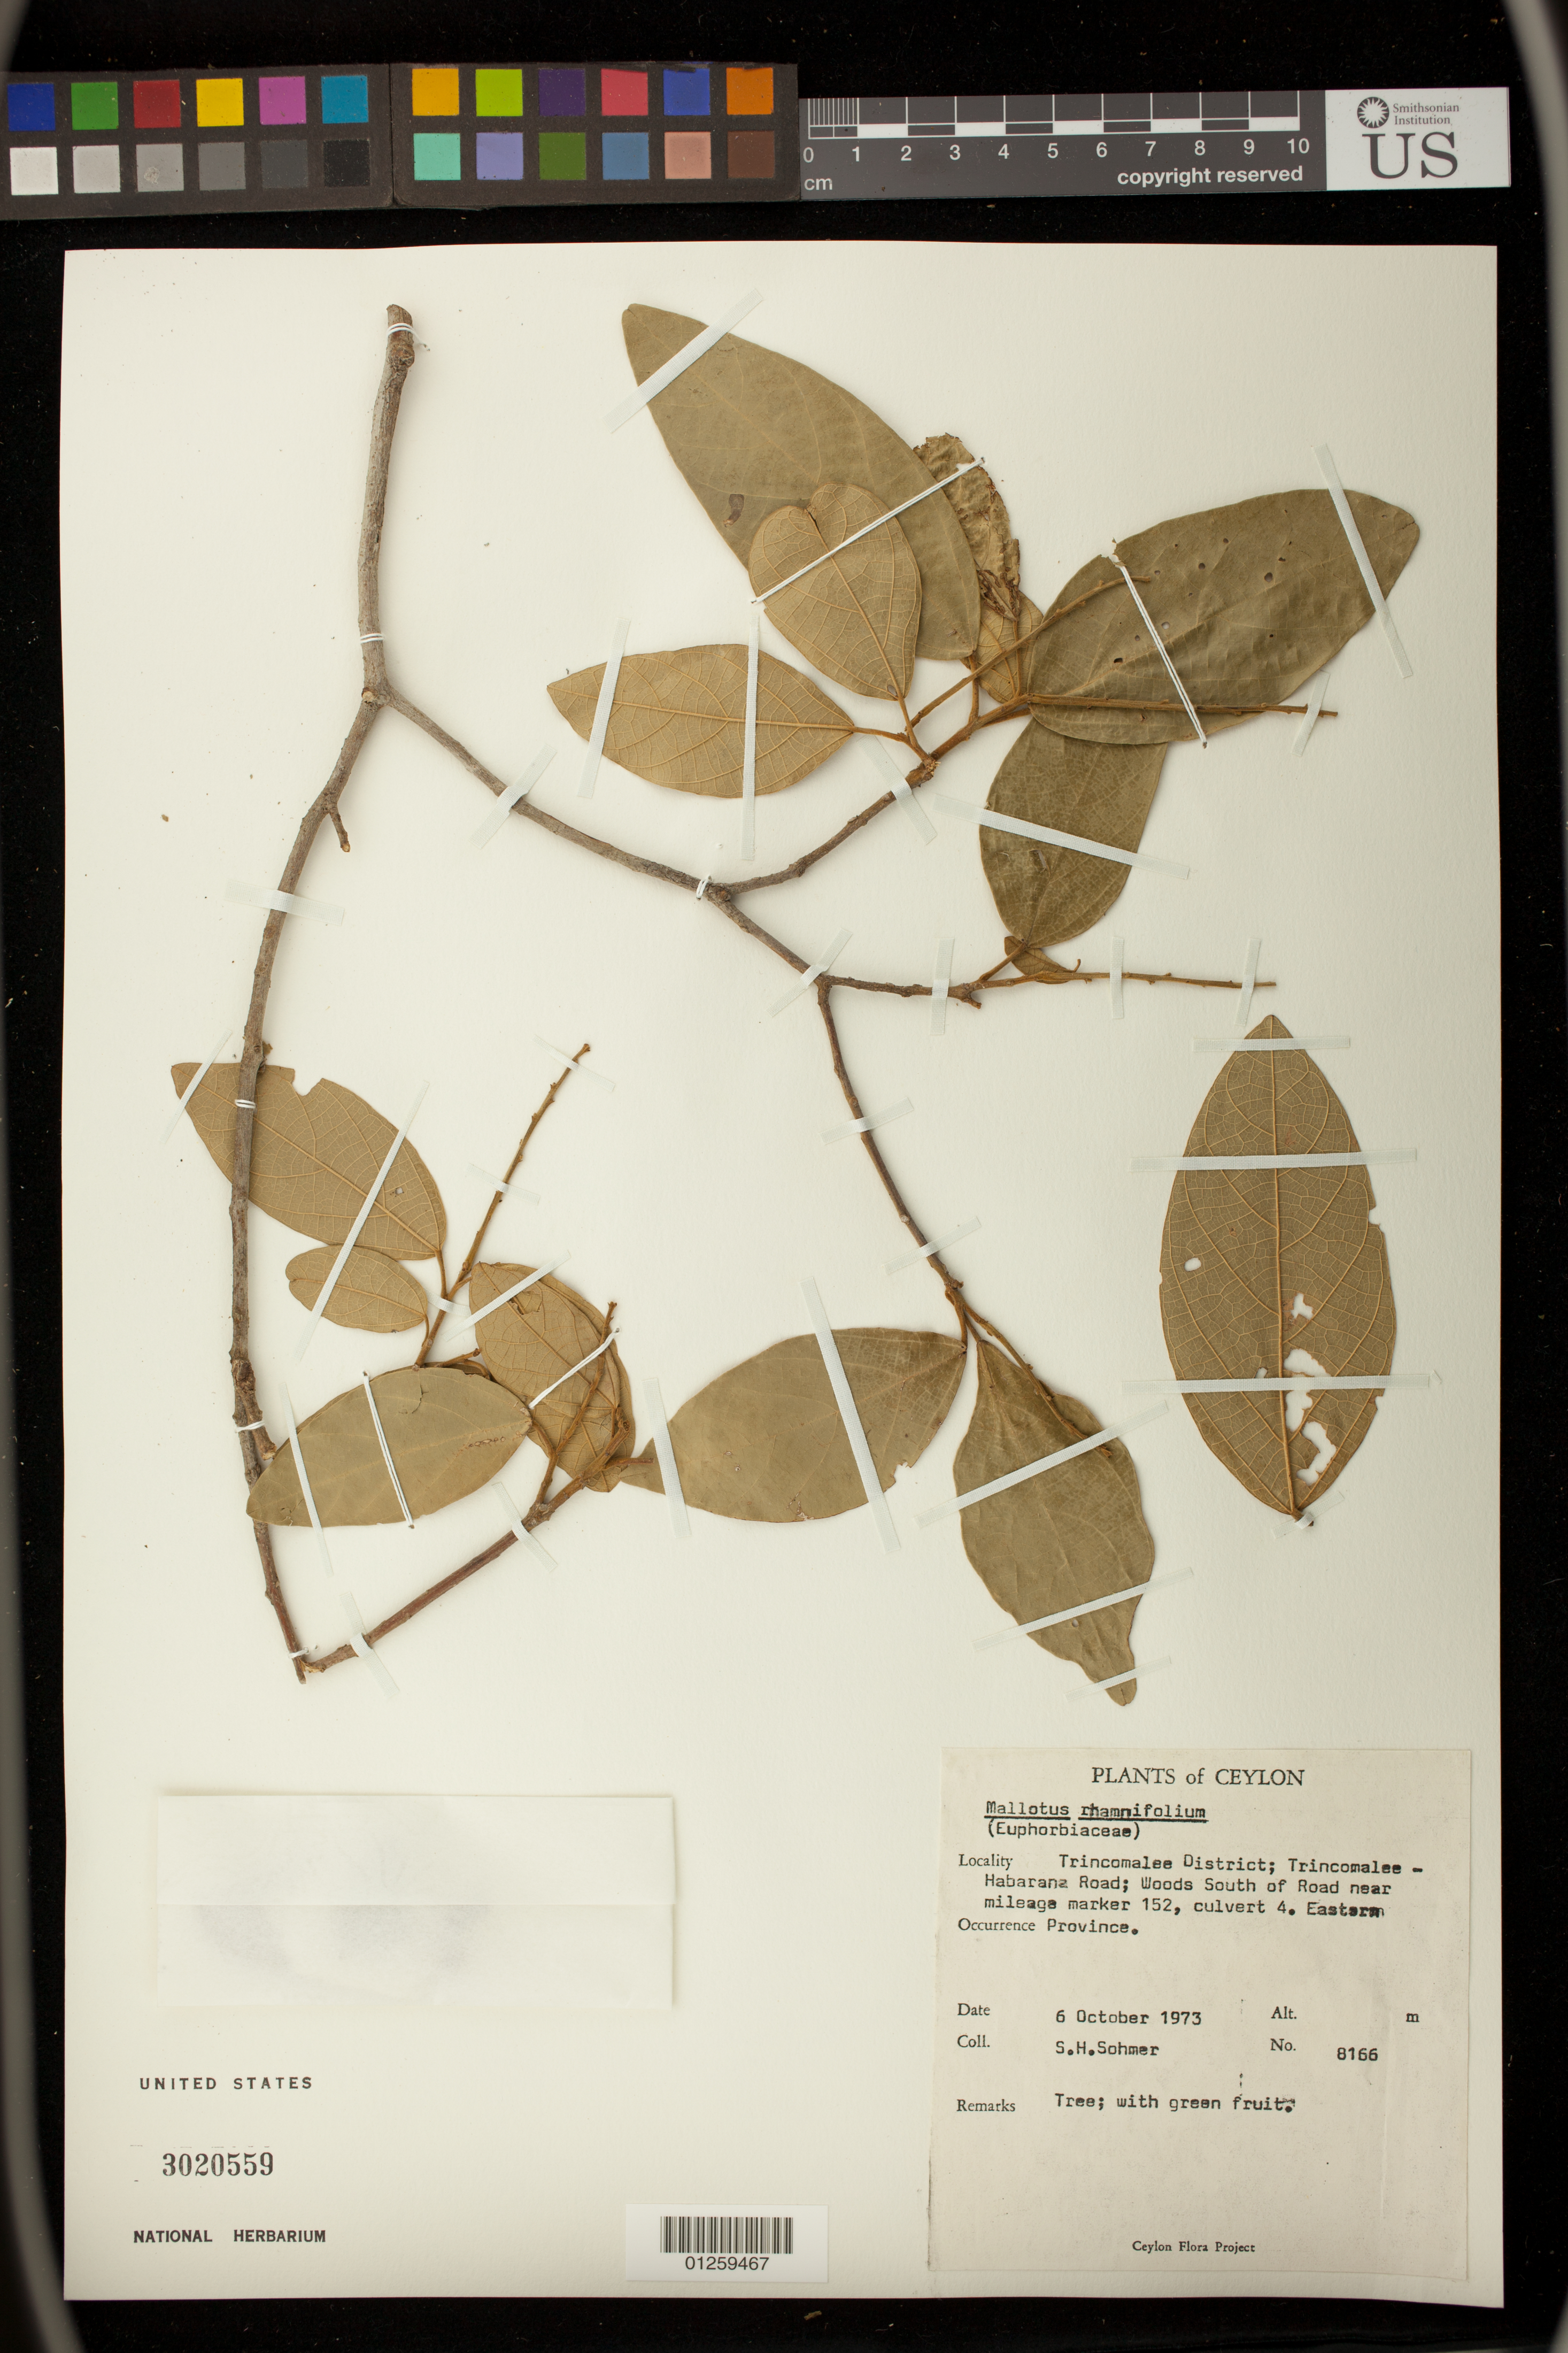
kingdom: Plantae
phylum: Tracheophyta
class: Magnoliopsida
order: Malpighiales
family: Euphorbiaceae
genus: Mallotus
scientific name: Mallotus rhamnifolius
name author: (Willd.) Müll. Arg.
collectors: S. H. Sohmer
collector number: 8166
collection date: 1973-10-06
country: Sri Lanka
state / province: Eastern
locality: Trincomalee District; Trincomalee-Habarana Road; woods South of Road near mileage marker 152, culvert 4.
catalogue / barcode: US 3020559